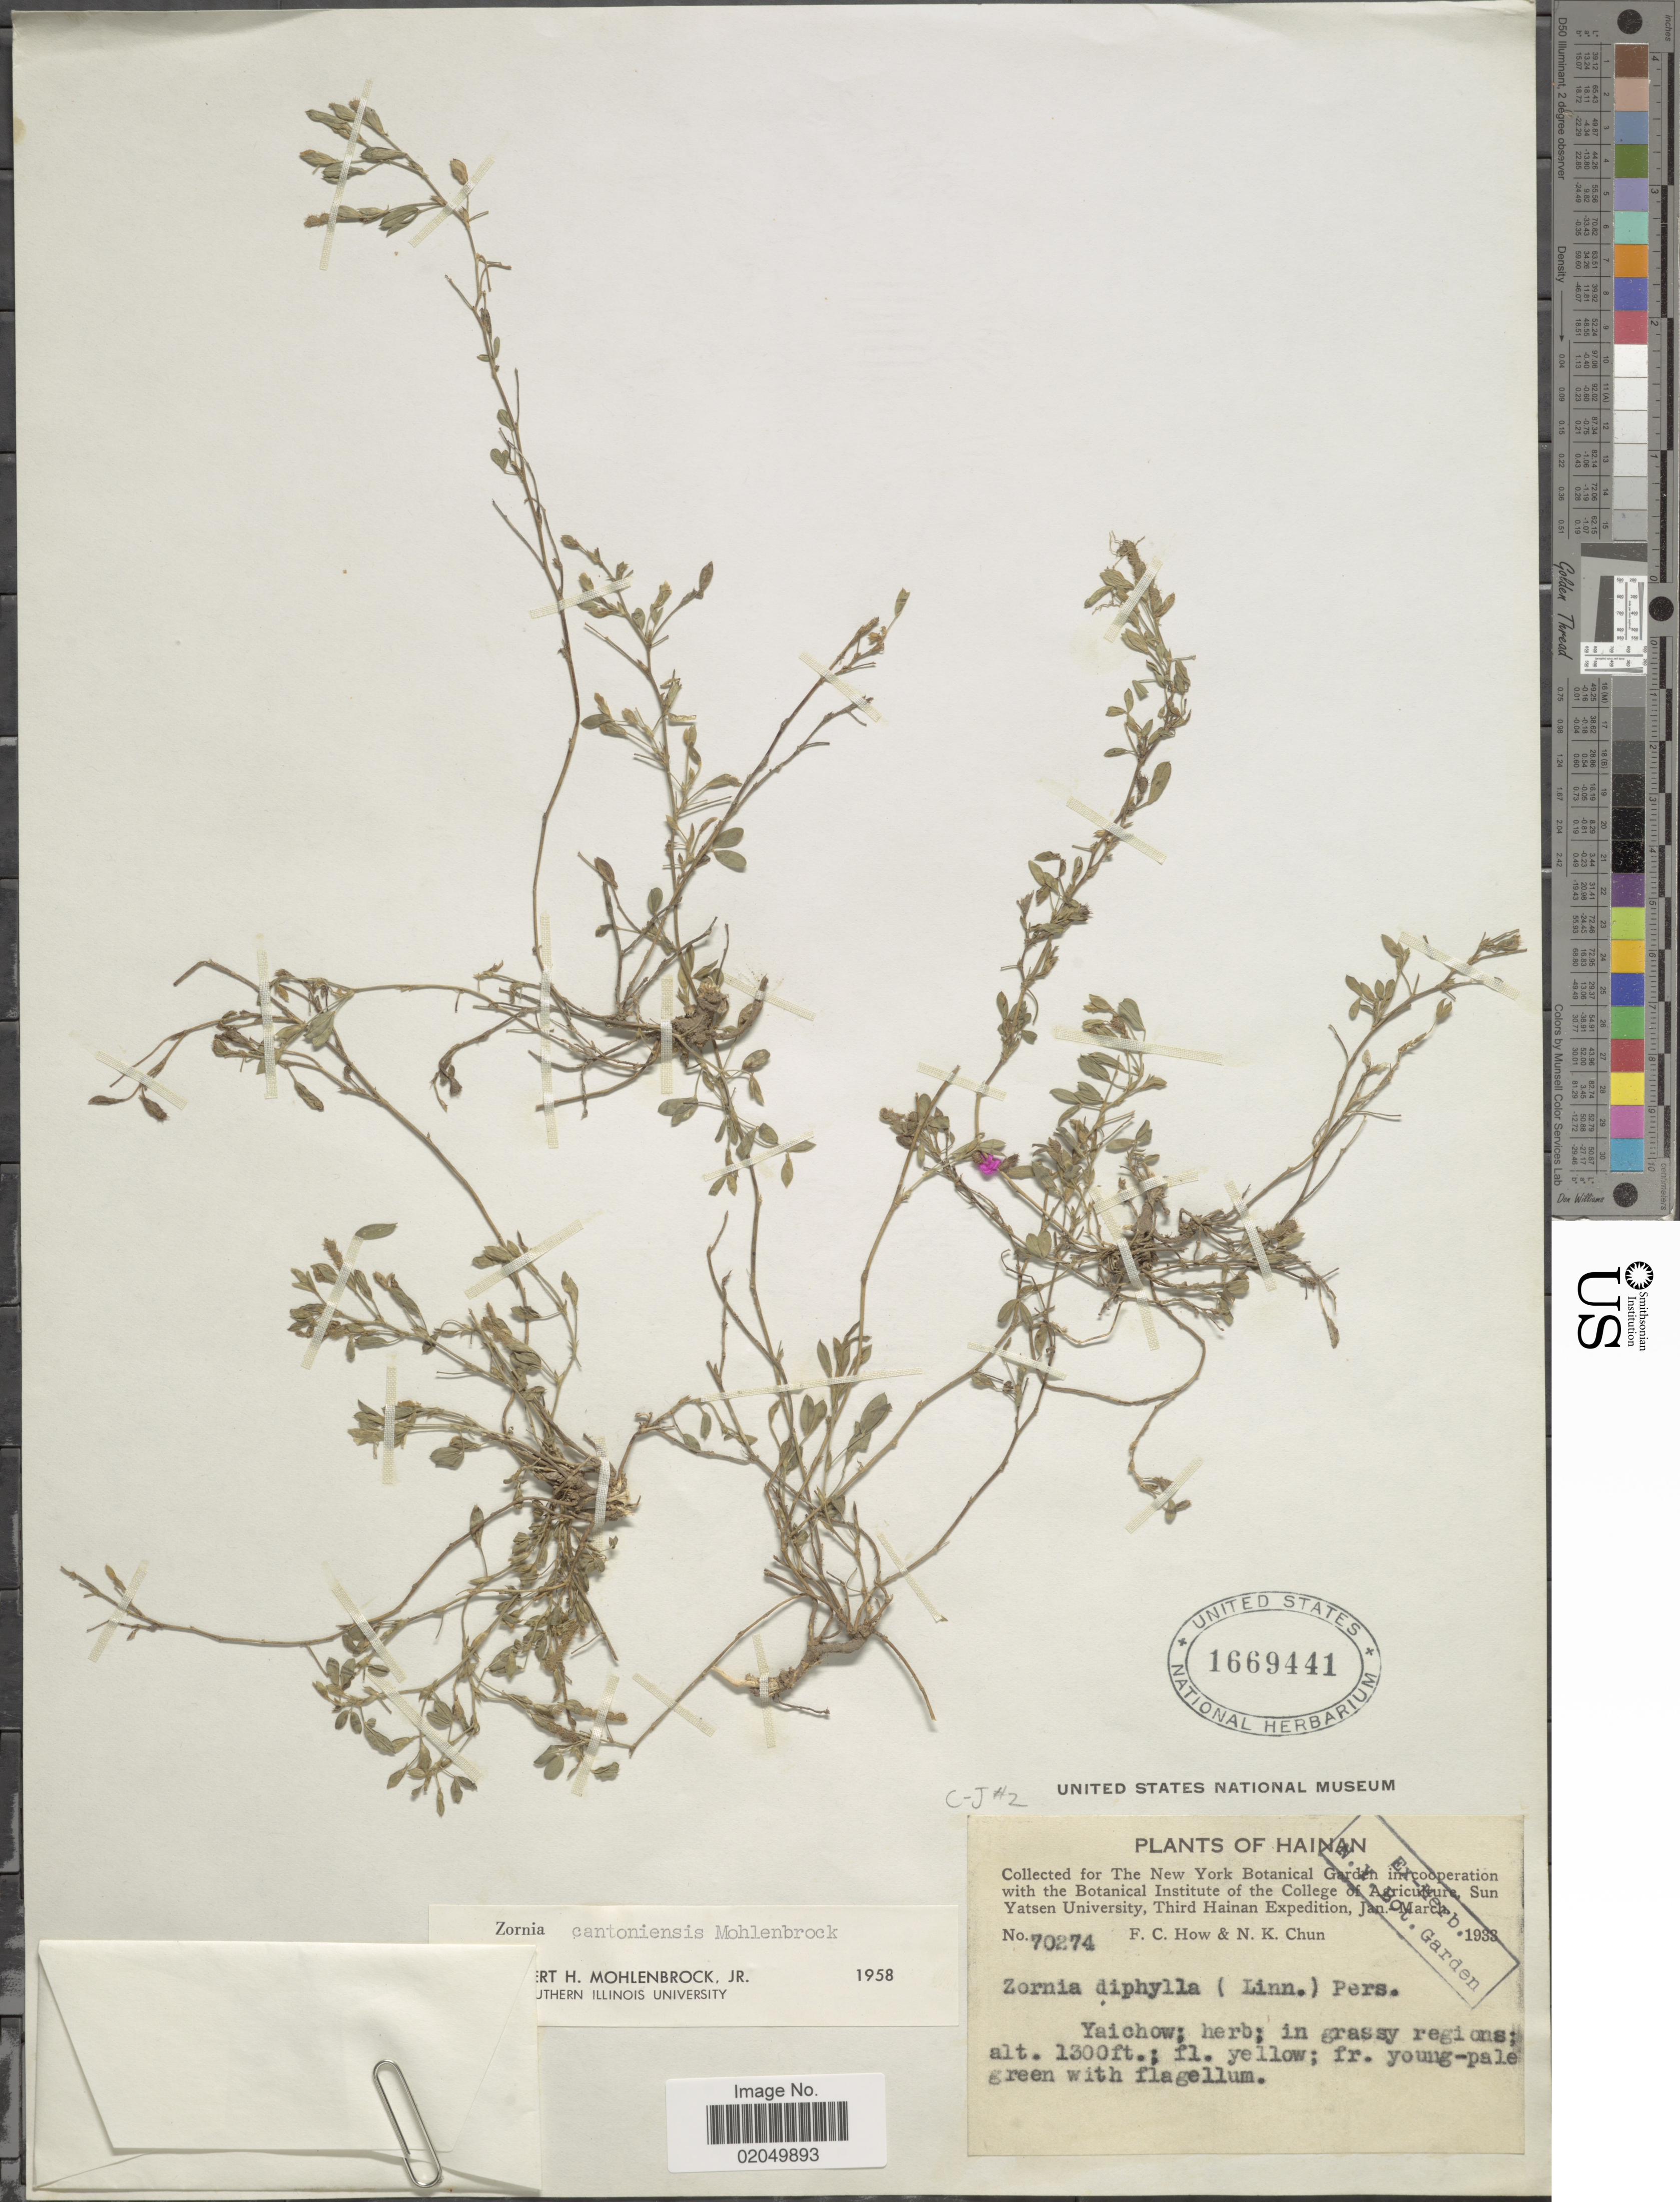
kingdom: Plantae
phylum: Tracheophyta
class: Magnoliopsida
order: Fabales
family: Fabaceae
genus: Zornia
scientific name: Zornia cantoniensis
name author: Mohlenbr.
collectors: F. C. How & N. K. Chun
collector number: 70274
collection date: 1933-01/1933-03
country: China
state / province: Hainan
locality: Yaichow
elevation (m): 396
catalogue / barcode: US 1669441